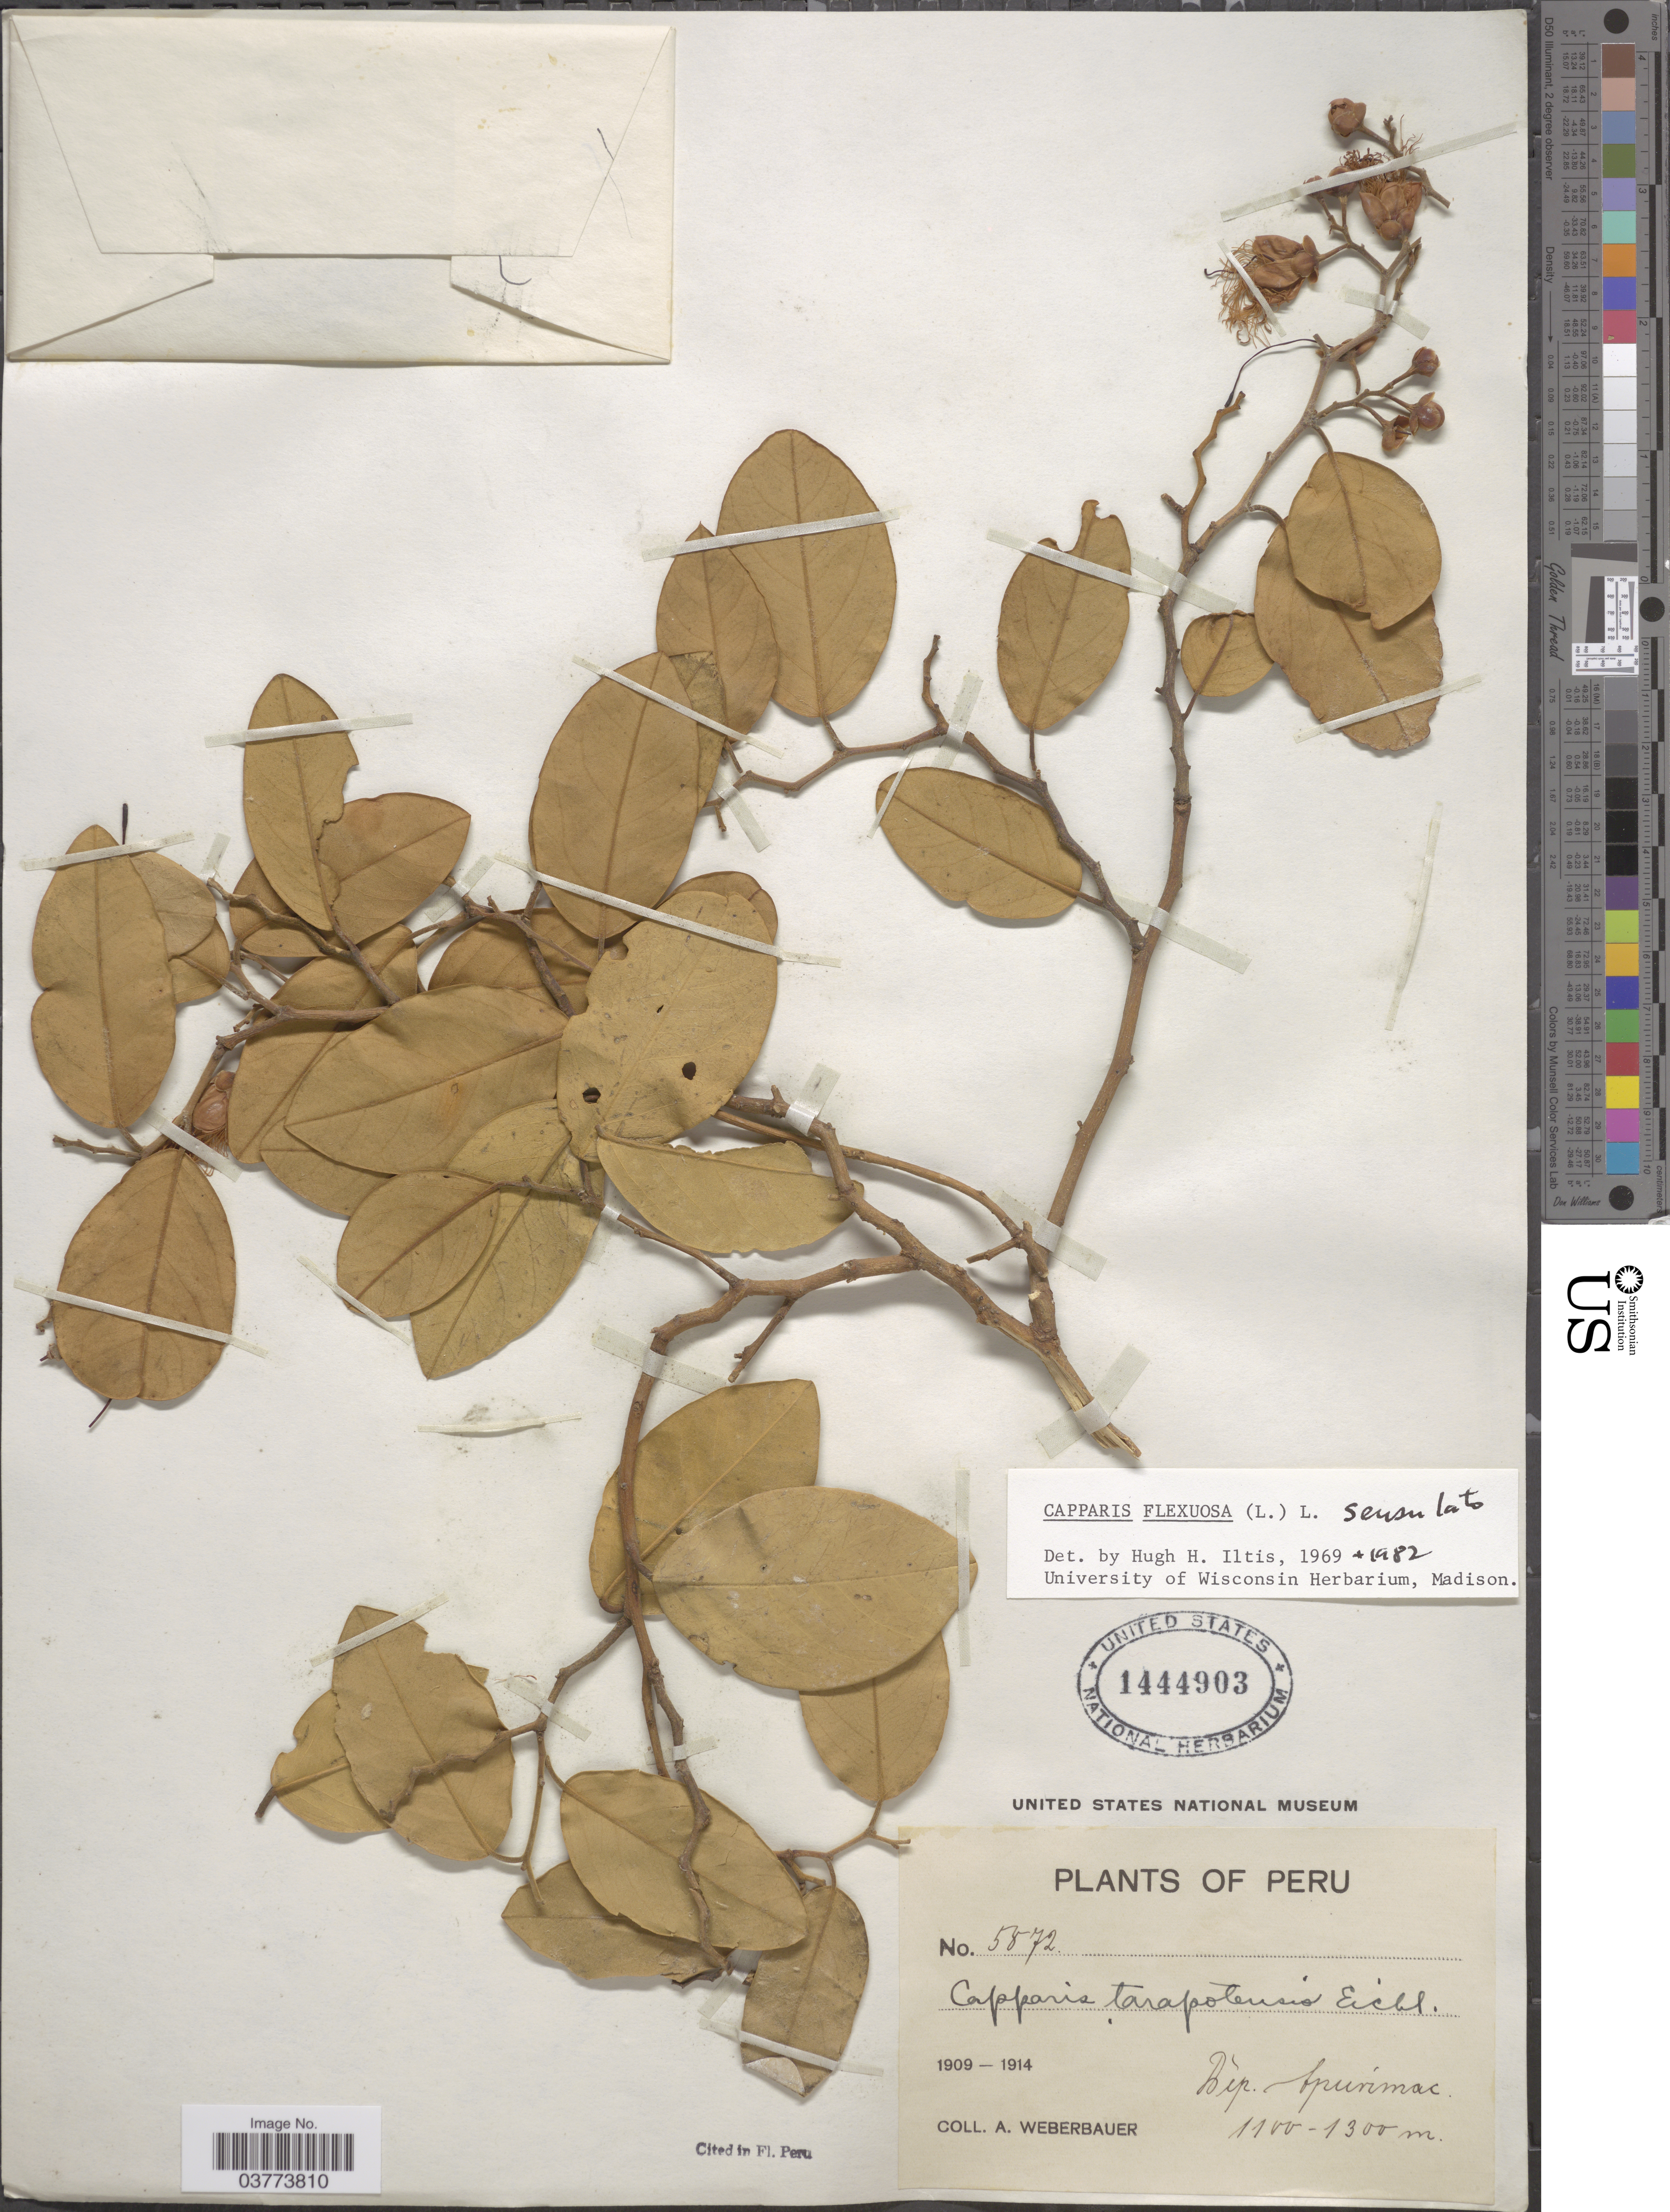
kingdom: Plantae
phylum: Tracheophyta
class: Magnoliopsida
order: Brassicales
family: Capparaceae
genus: Cynophalla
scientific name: Cynophalla flexuosa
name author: (L.) J. Presl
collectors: A. Weberbauer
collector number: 5872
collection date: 1909/1914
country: Peru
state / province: Apurímac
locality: Dep. Apurimac.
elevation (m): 1100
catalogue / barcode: US 1444903